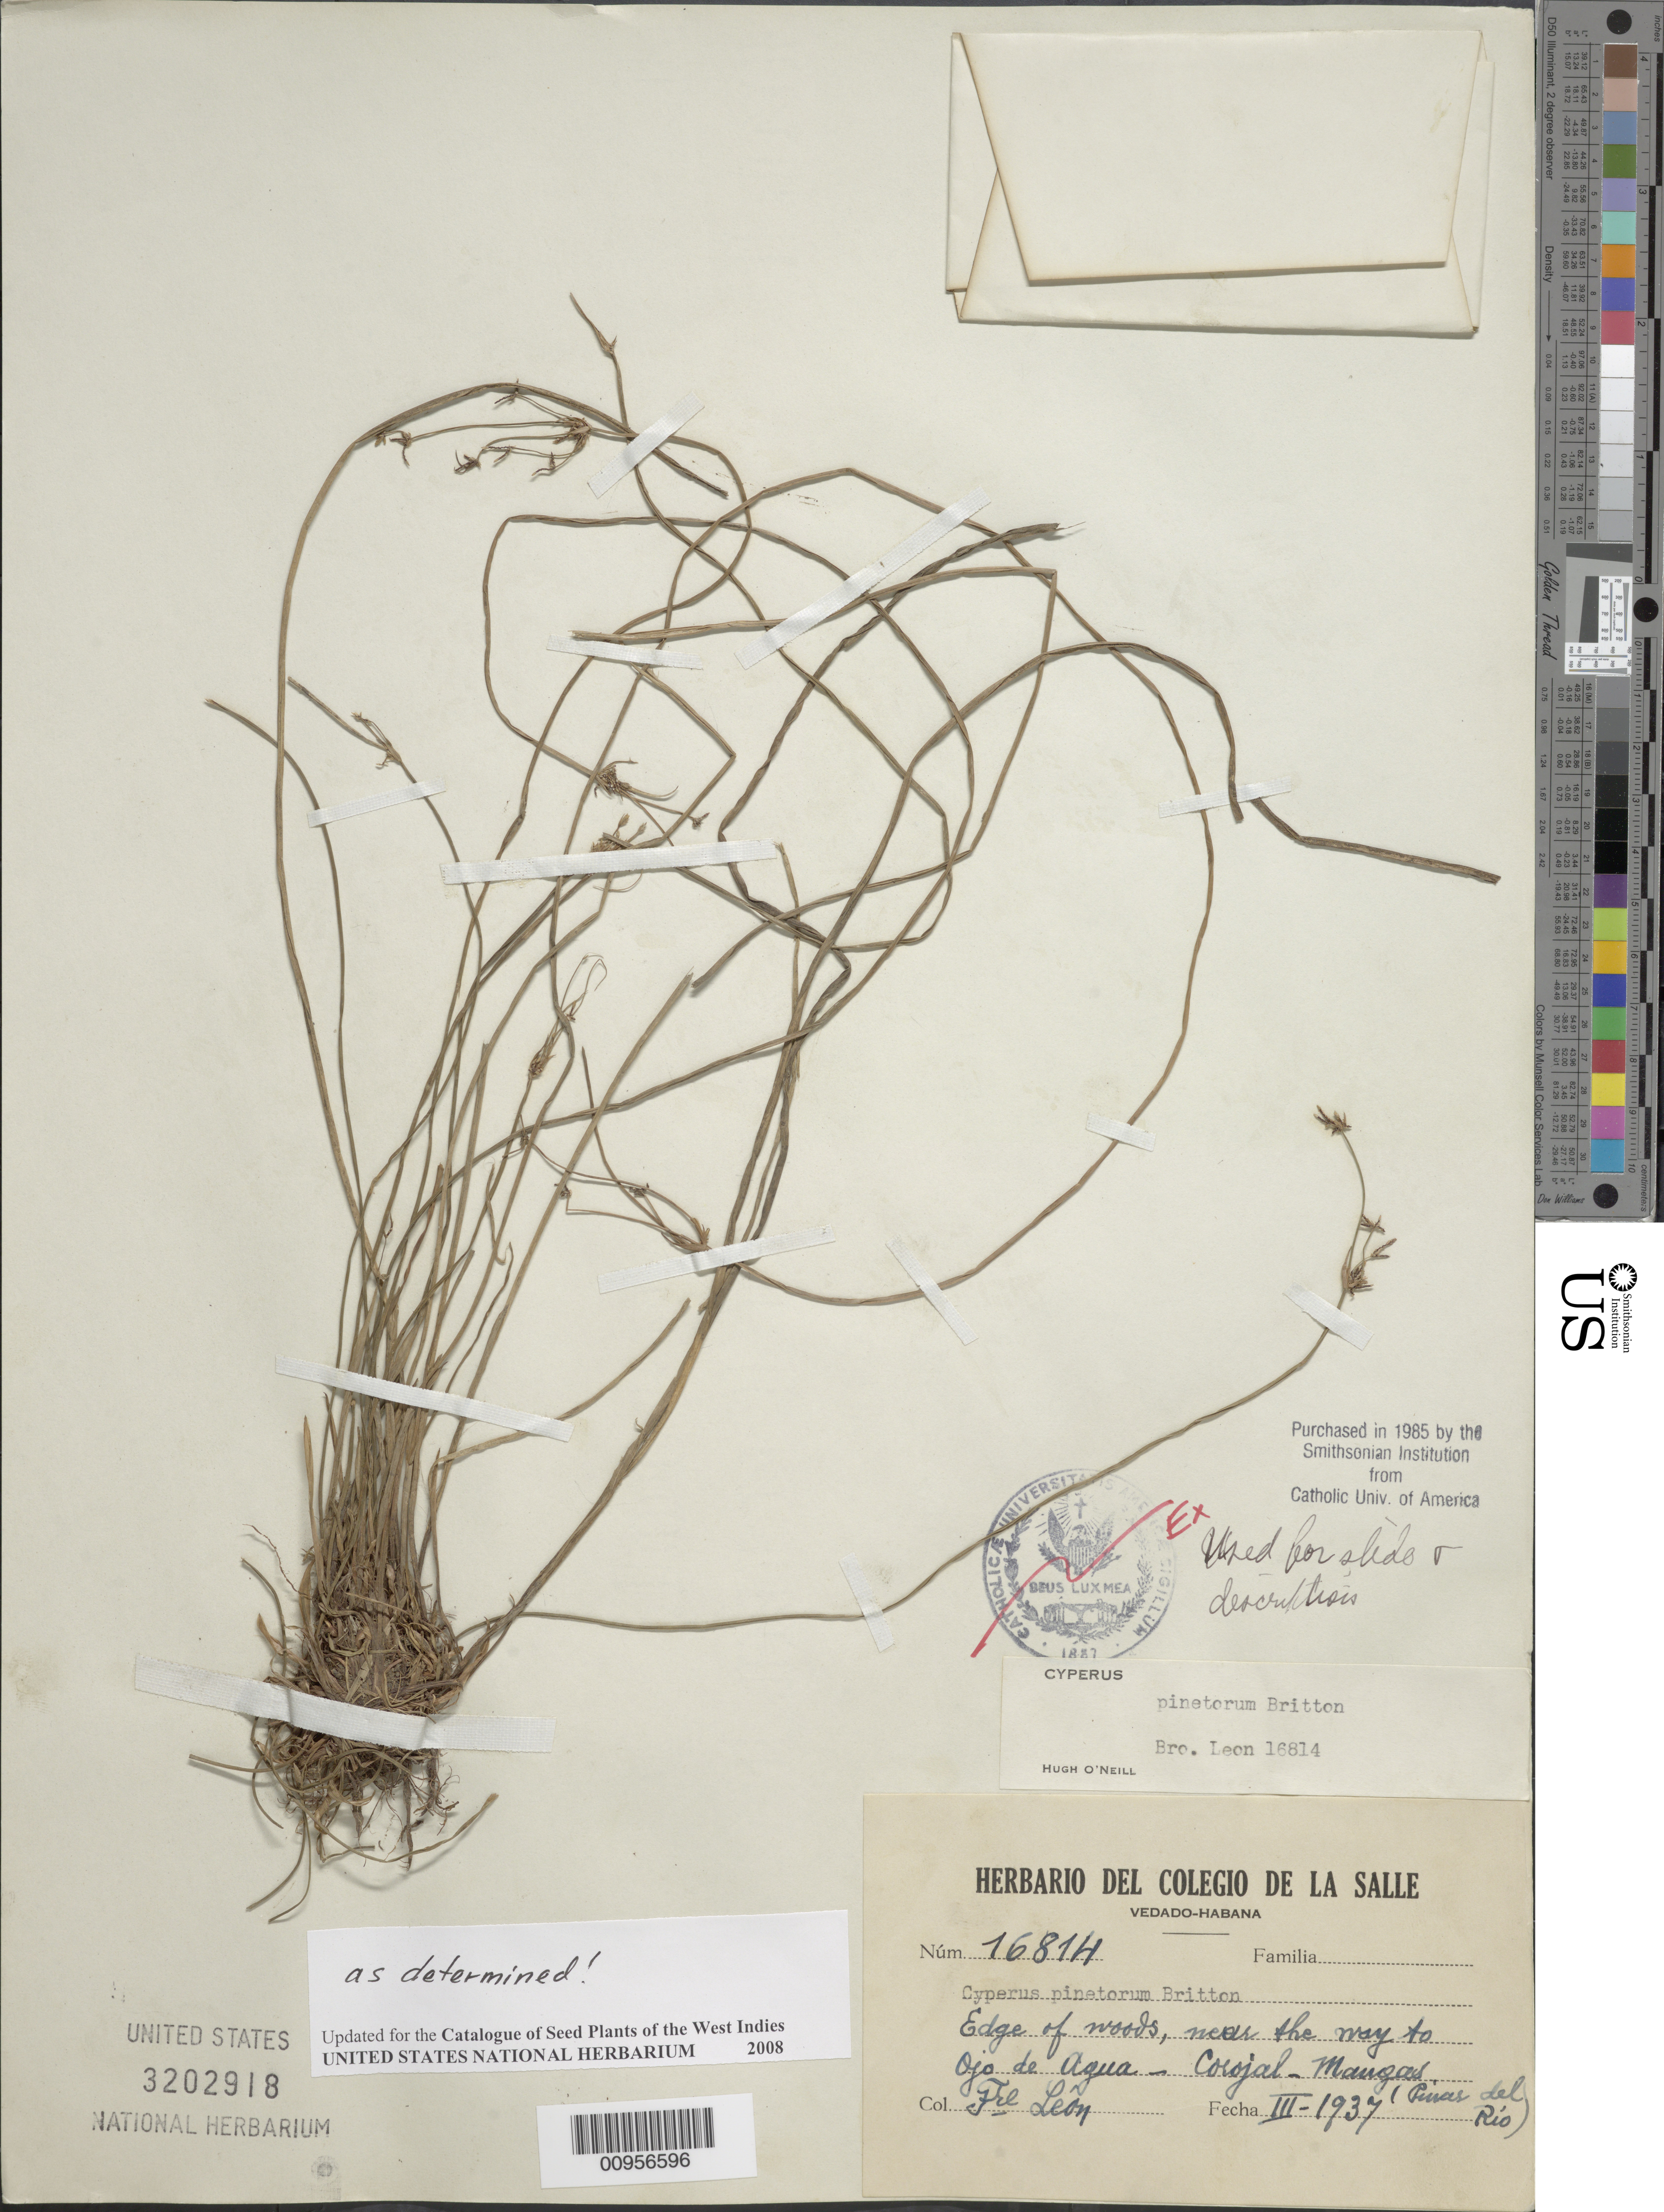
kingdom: Plantae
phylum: Tracheophyta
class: Liliopsida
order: Poales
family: Cyperaceae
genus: Cyperus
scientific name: Cyperus pinetorum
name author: Britton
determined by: Strong, M. T., (US), Smithsonian Institution - National Museum of Natural History (UNITED STATES)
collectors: Bro. León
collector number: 16814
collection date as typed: Mar 1937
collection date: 1937-03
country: Cuba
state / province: Pinar del Rio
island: Cuba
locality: Edge of woods near the way to Ojo de Agua, Corojal, Mangas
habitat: Edge of woods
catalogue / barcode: US 3202918